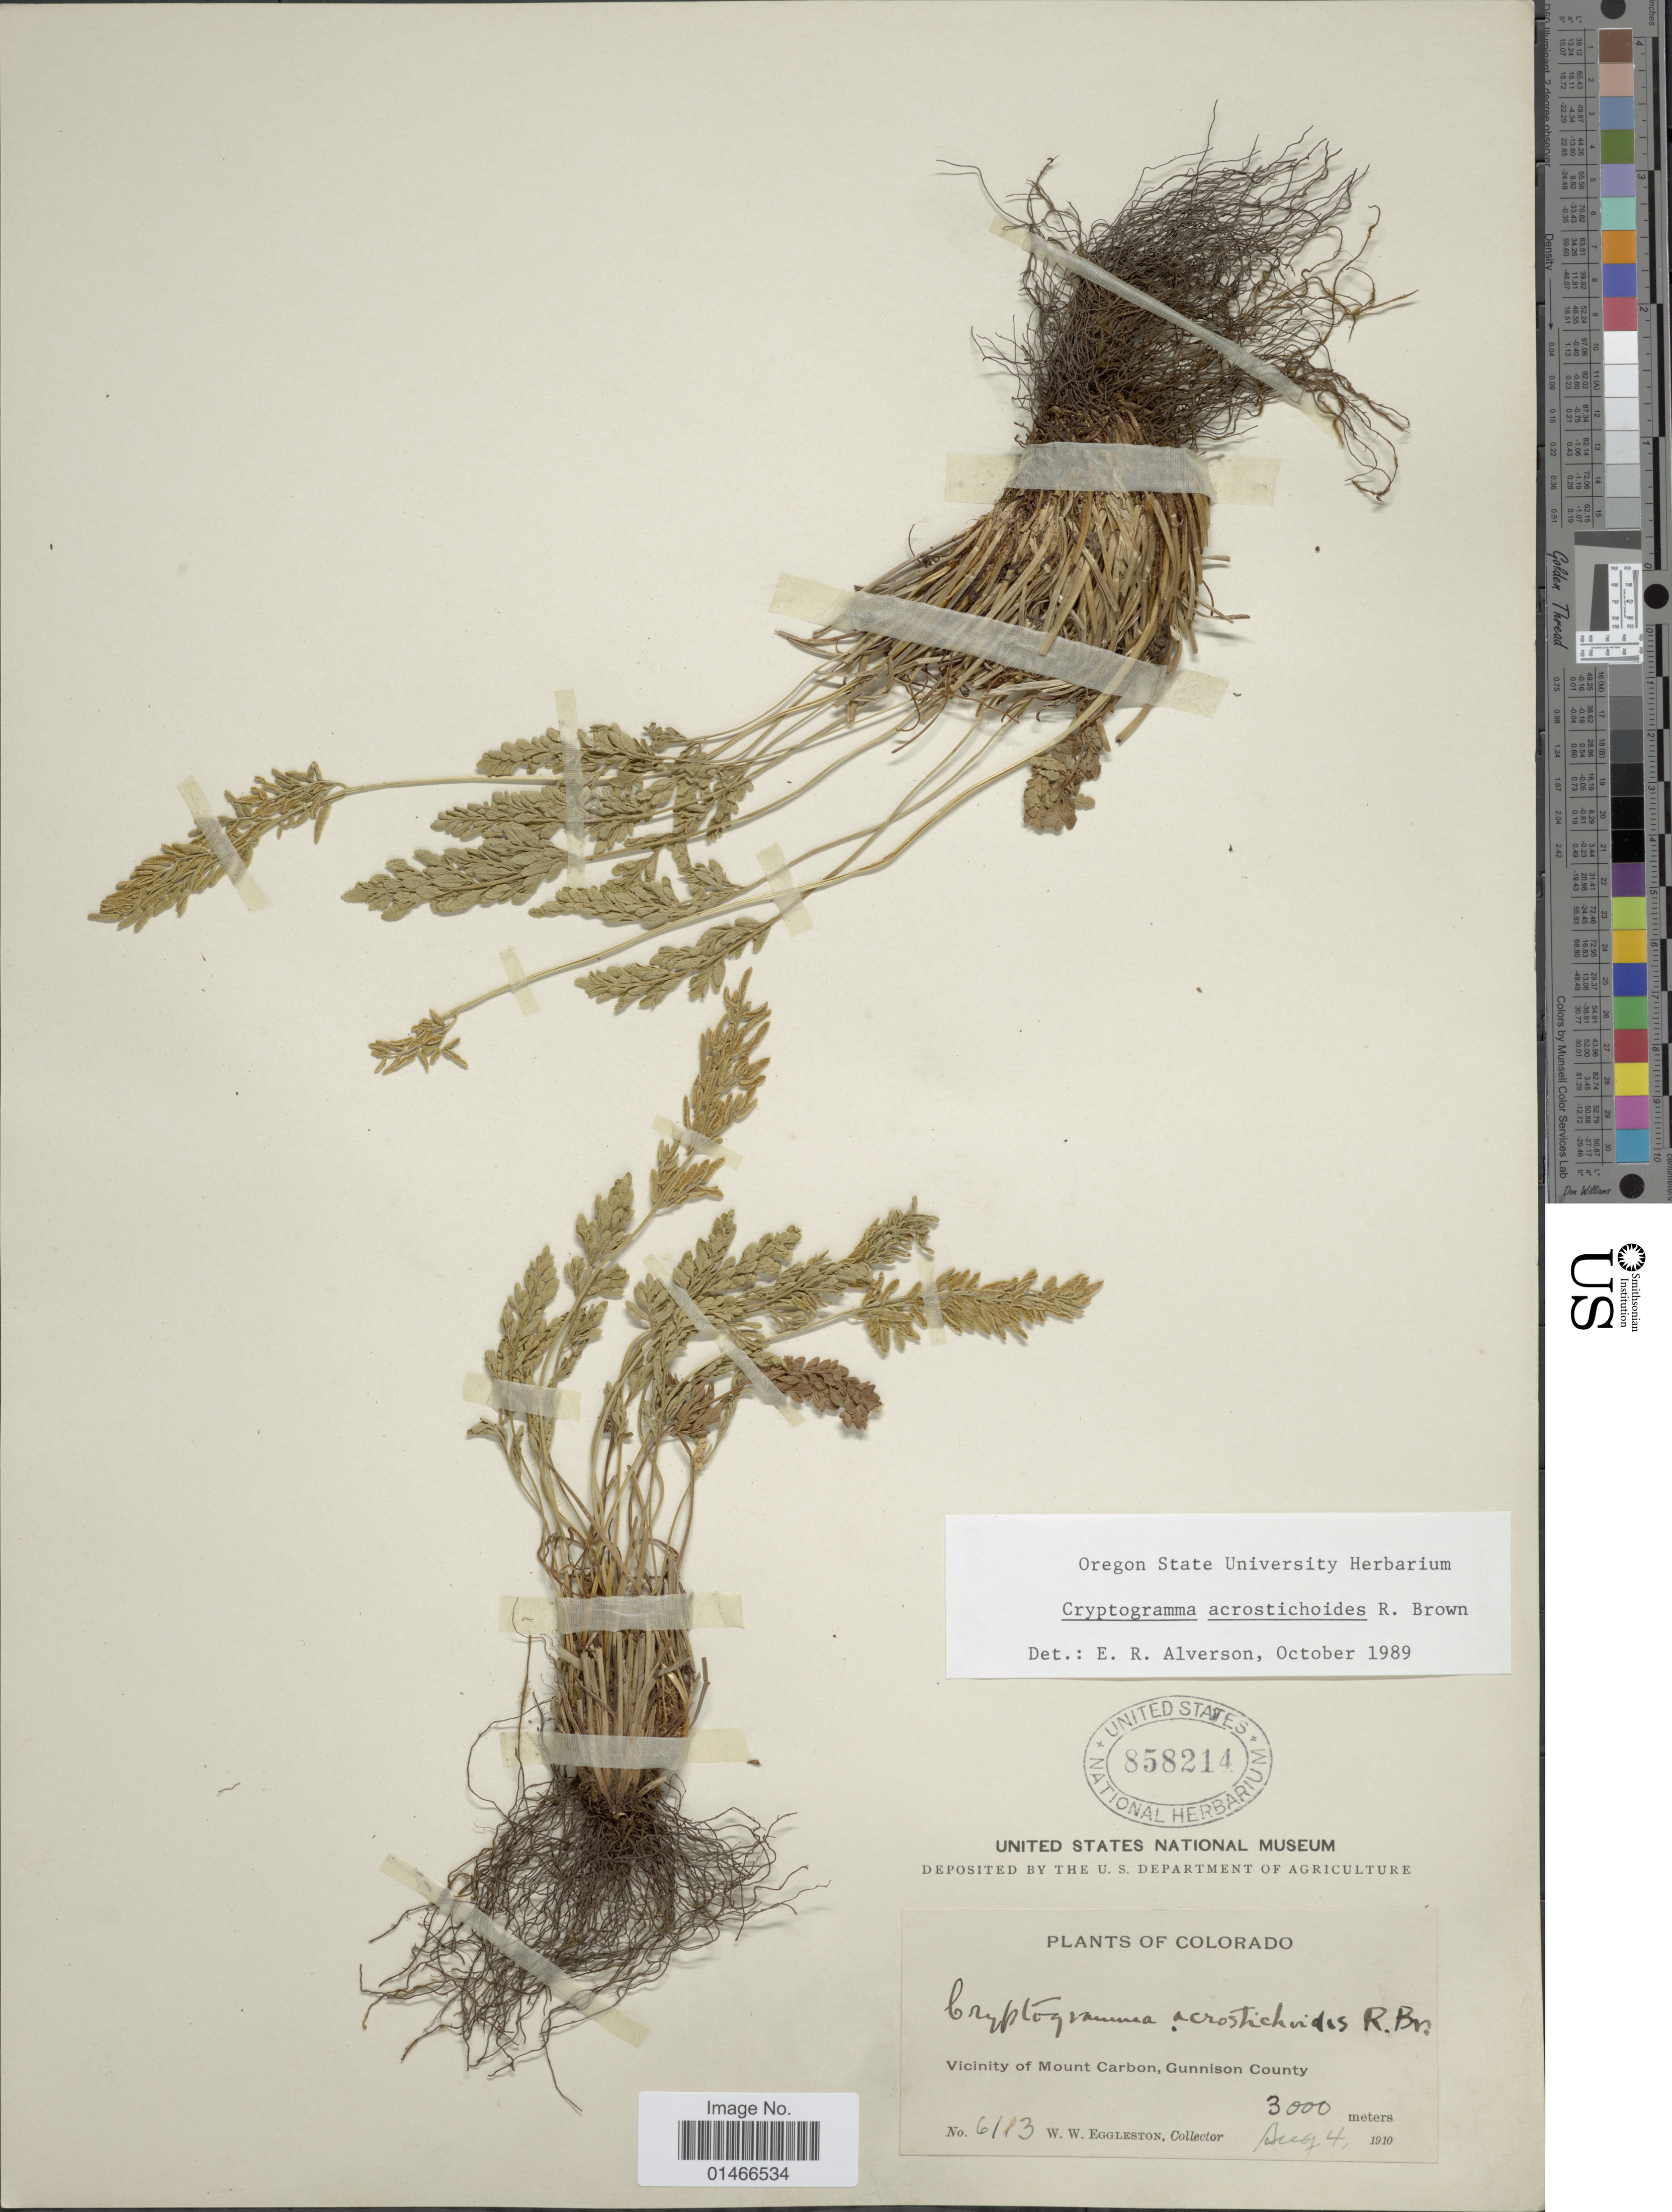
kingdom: Plantae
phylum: Tracheophyta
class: Polypodiopsida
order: Polypodiales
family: Pteridaceae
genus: Cryptogramma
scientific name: Cryptogramma acrostichoides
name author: R. Br.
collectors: W. W. Eggleston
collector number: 6113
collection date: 1910-08-04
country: United States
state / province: Colorado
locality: Vicinity of Mount Carbon, Gunnison County.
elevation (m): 3000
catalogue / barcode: US 858214